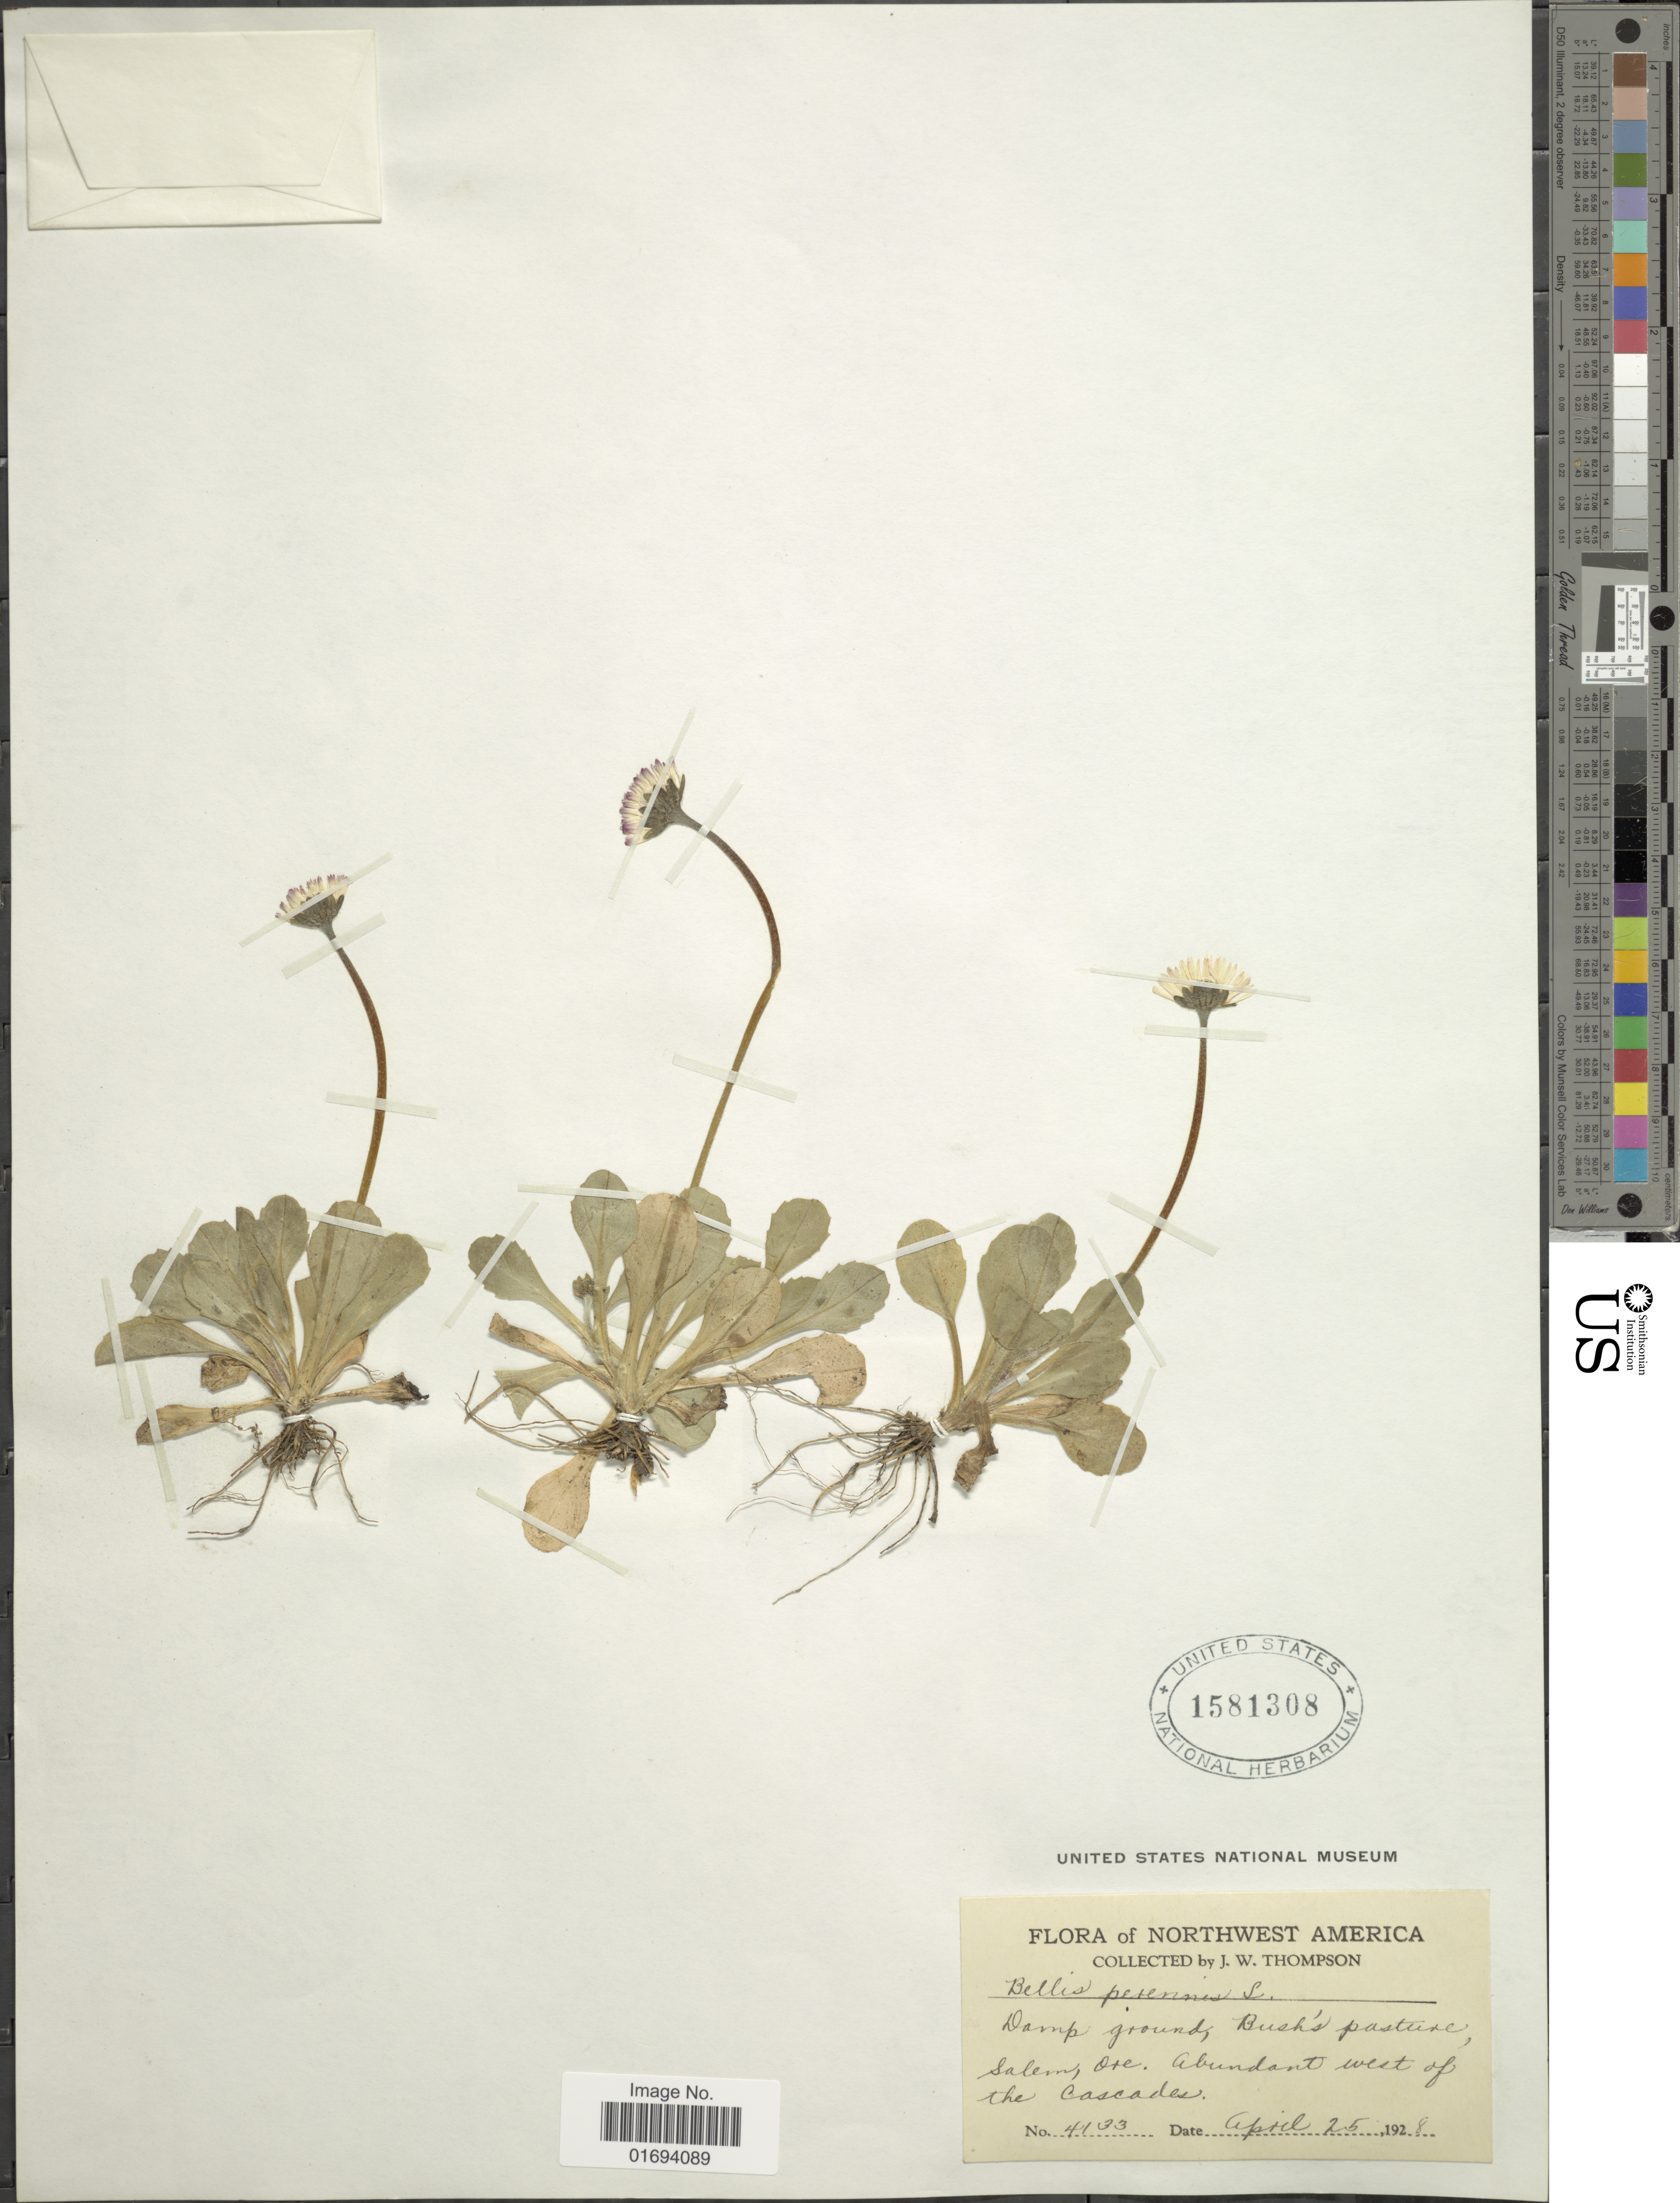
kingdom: Plantae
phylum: Tracheophyta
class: Magnoliopsida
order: Asterales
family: Asteraceae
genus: Bellis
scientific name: Bellis perennis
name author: L.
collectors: J. W. Thompson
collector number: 4133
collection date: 1928-04-25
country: United States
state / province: Oregon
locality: Salem, Ore. Northwest America. West of the Cascades.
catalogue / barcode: US 1581308